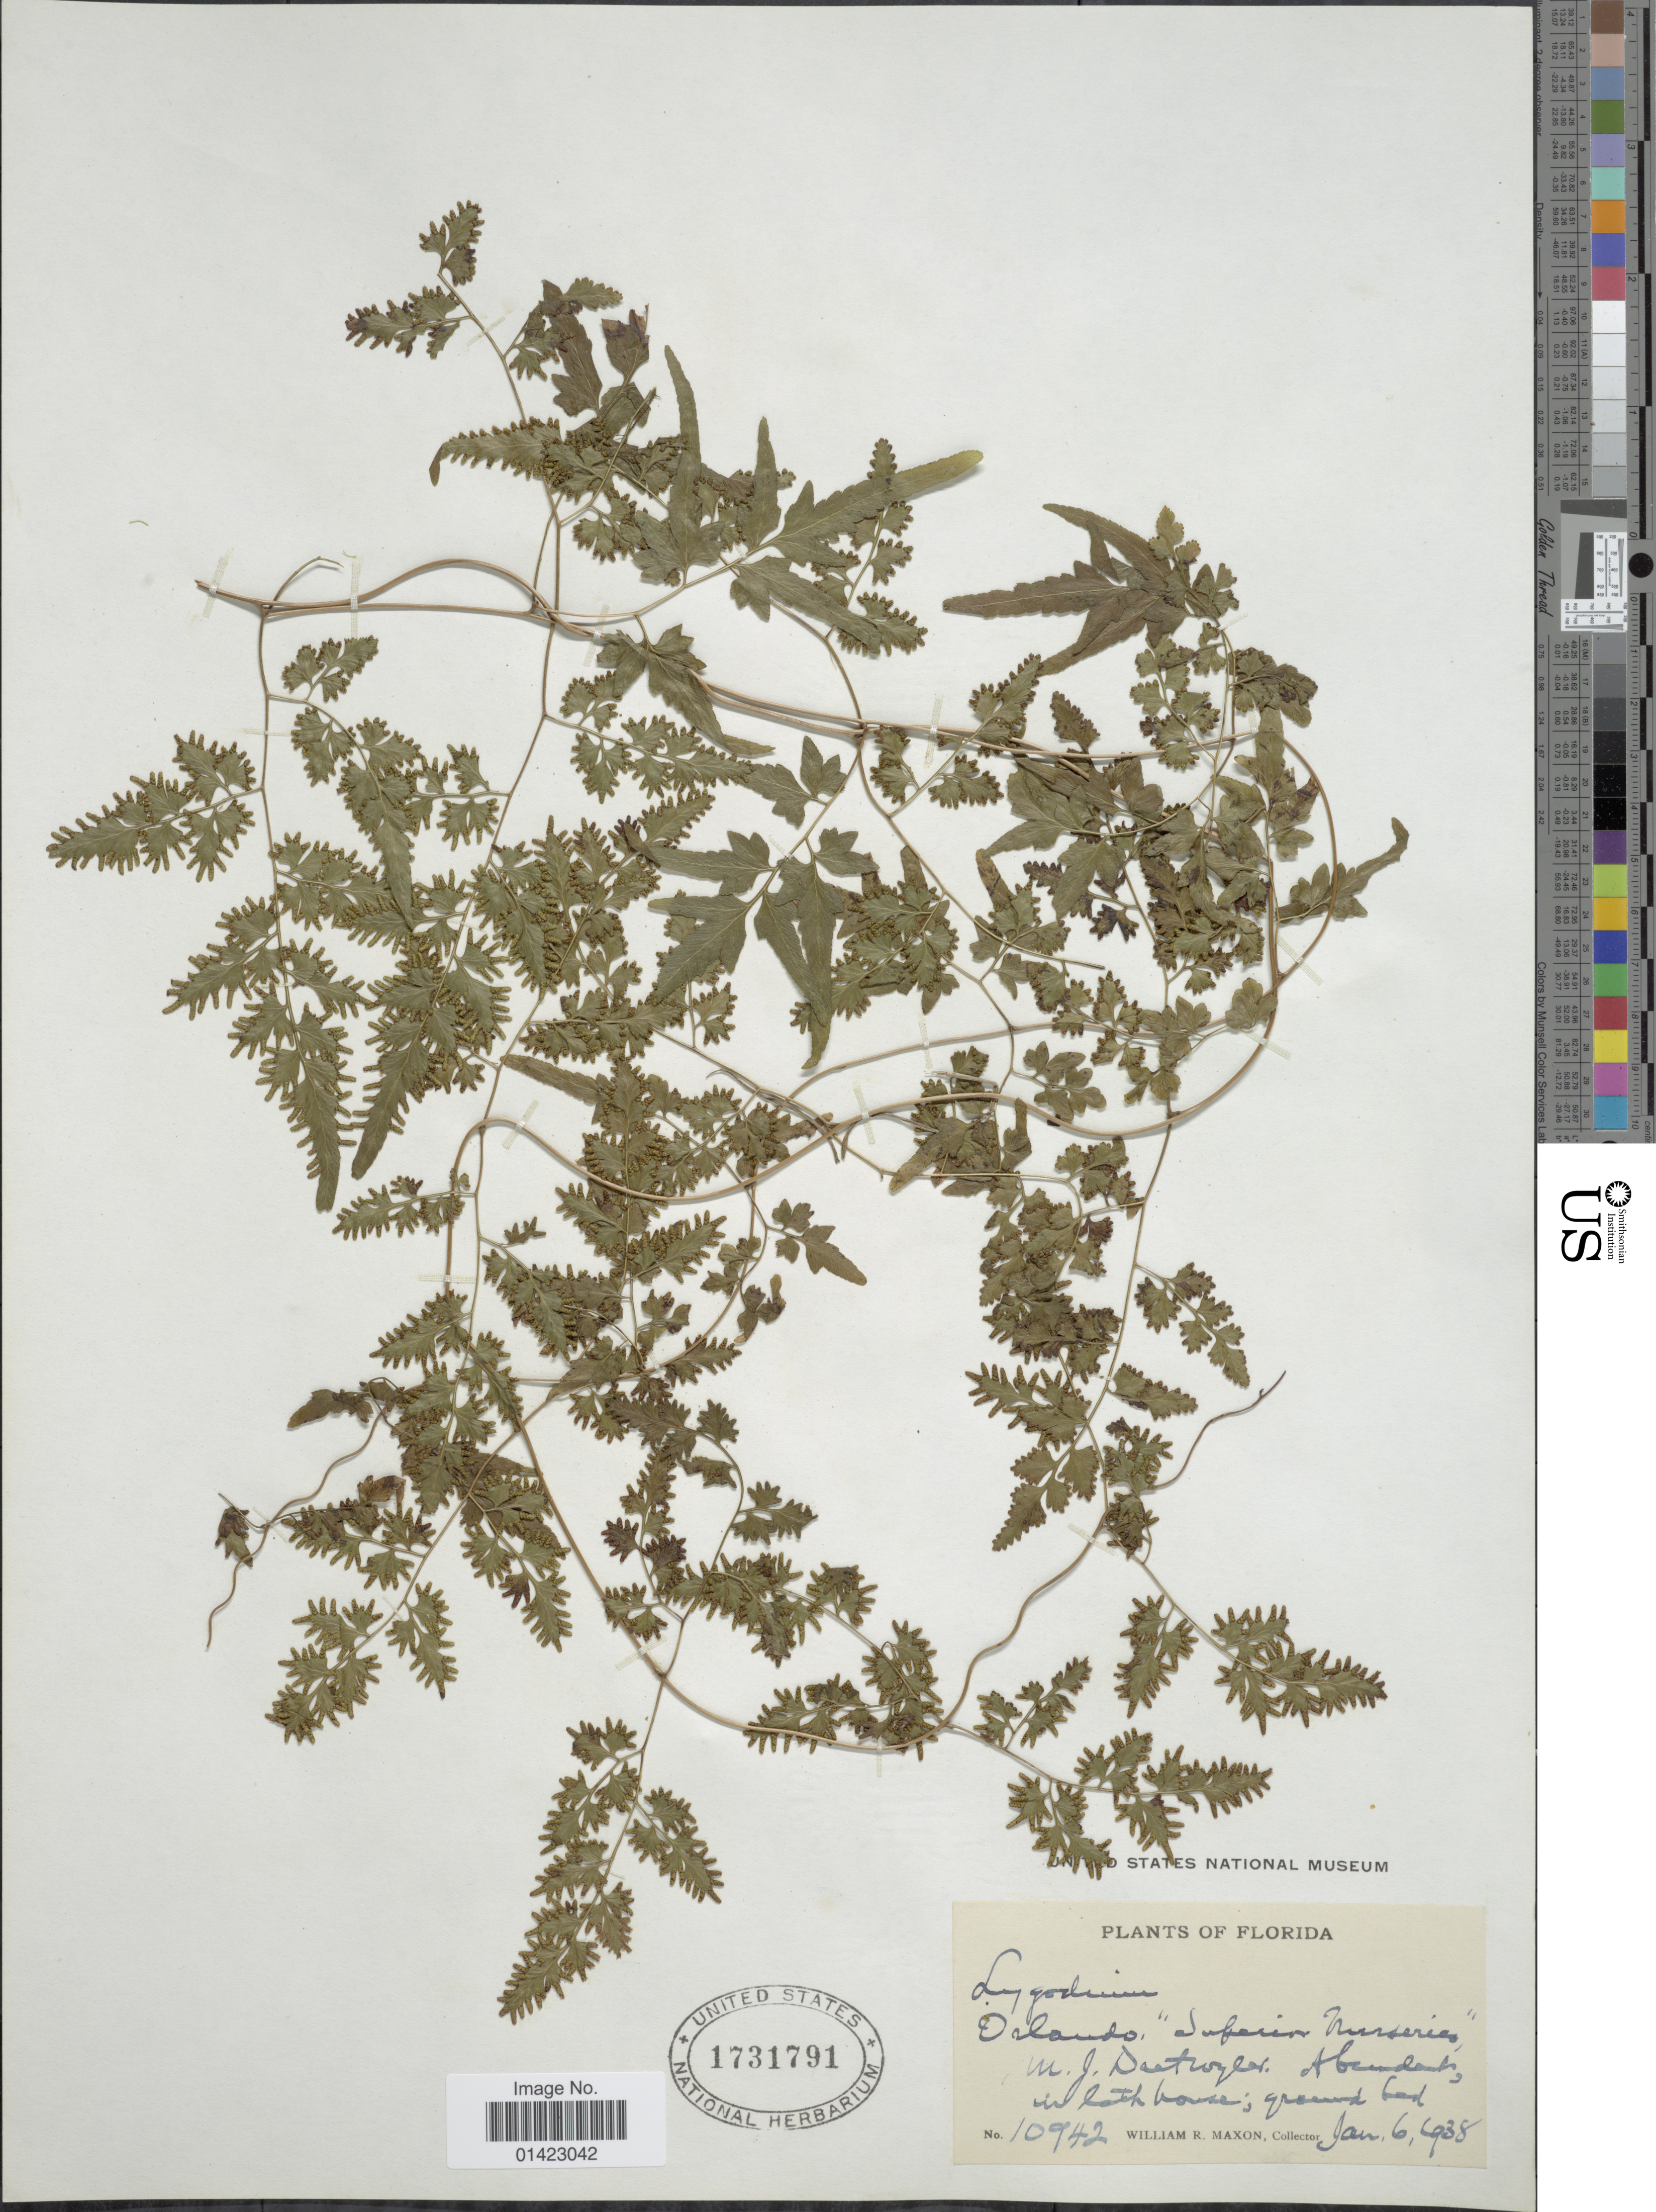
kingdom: Plantae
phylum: Tracheophyta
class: Polypodiopsida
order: Schizaeales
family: Lygodiaceae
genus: Lygodium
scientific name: Lygodium microphyllum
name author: (Cav.) R. Br.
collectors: W. R. Maxon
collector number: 10942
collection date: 1938-01-06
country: United States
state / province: Florida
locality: Orlando "Superior Nurseries" M.J. Daetroyler, abundant in bath house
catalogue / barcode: US 1731791